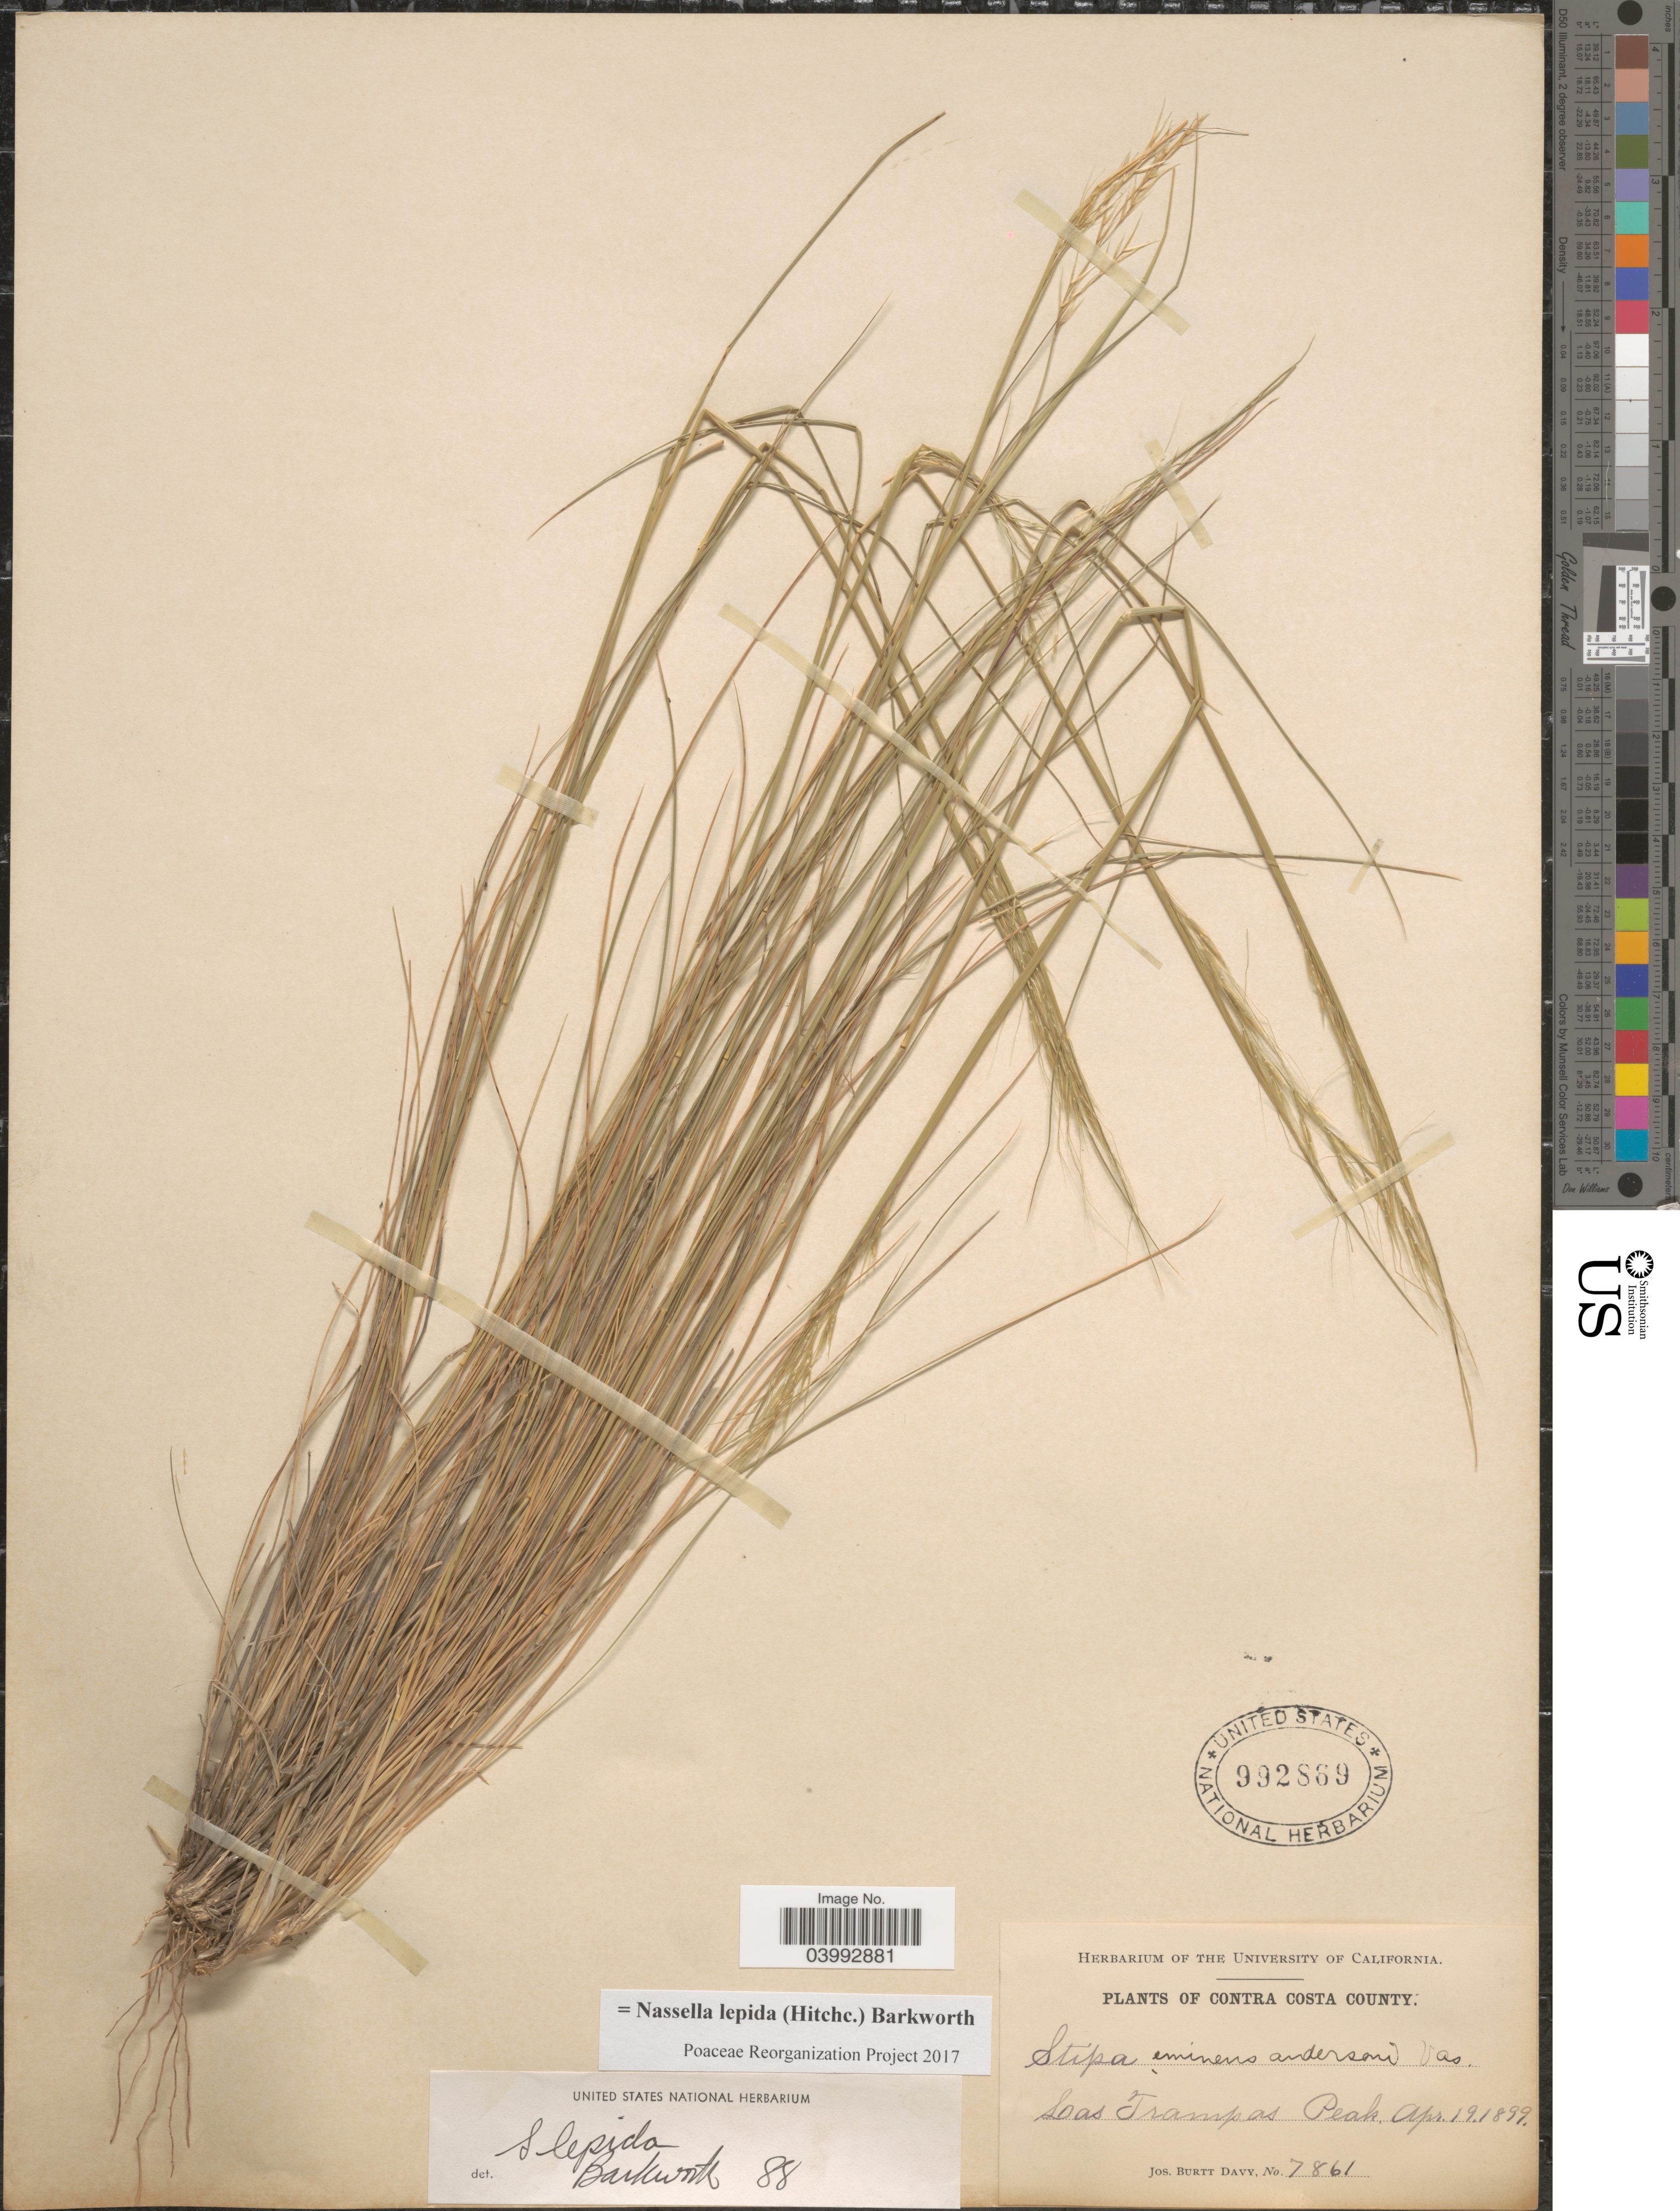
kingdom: Plantae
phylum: Tracheophyta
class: Liliopsida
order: Poales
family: Poaceae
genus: Nassella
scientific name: Nassella lepida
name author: (Hitchc.) Barkworth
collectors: J. Burtt Davy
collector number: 7861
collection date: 1899-04-19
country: United States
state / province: California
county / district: Contra Costa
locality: Contra Costa County. Las Trampas Peak.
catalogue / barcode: US 992869